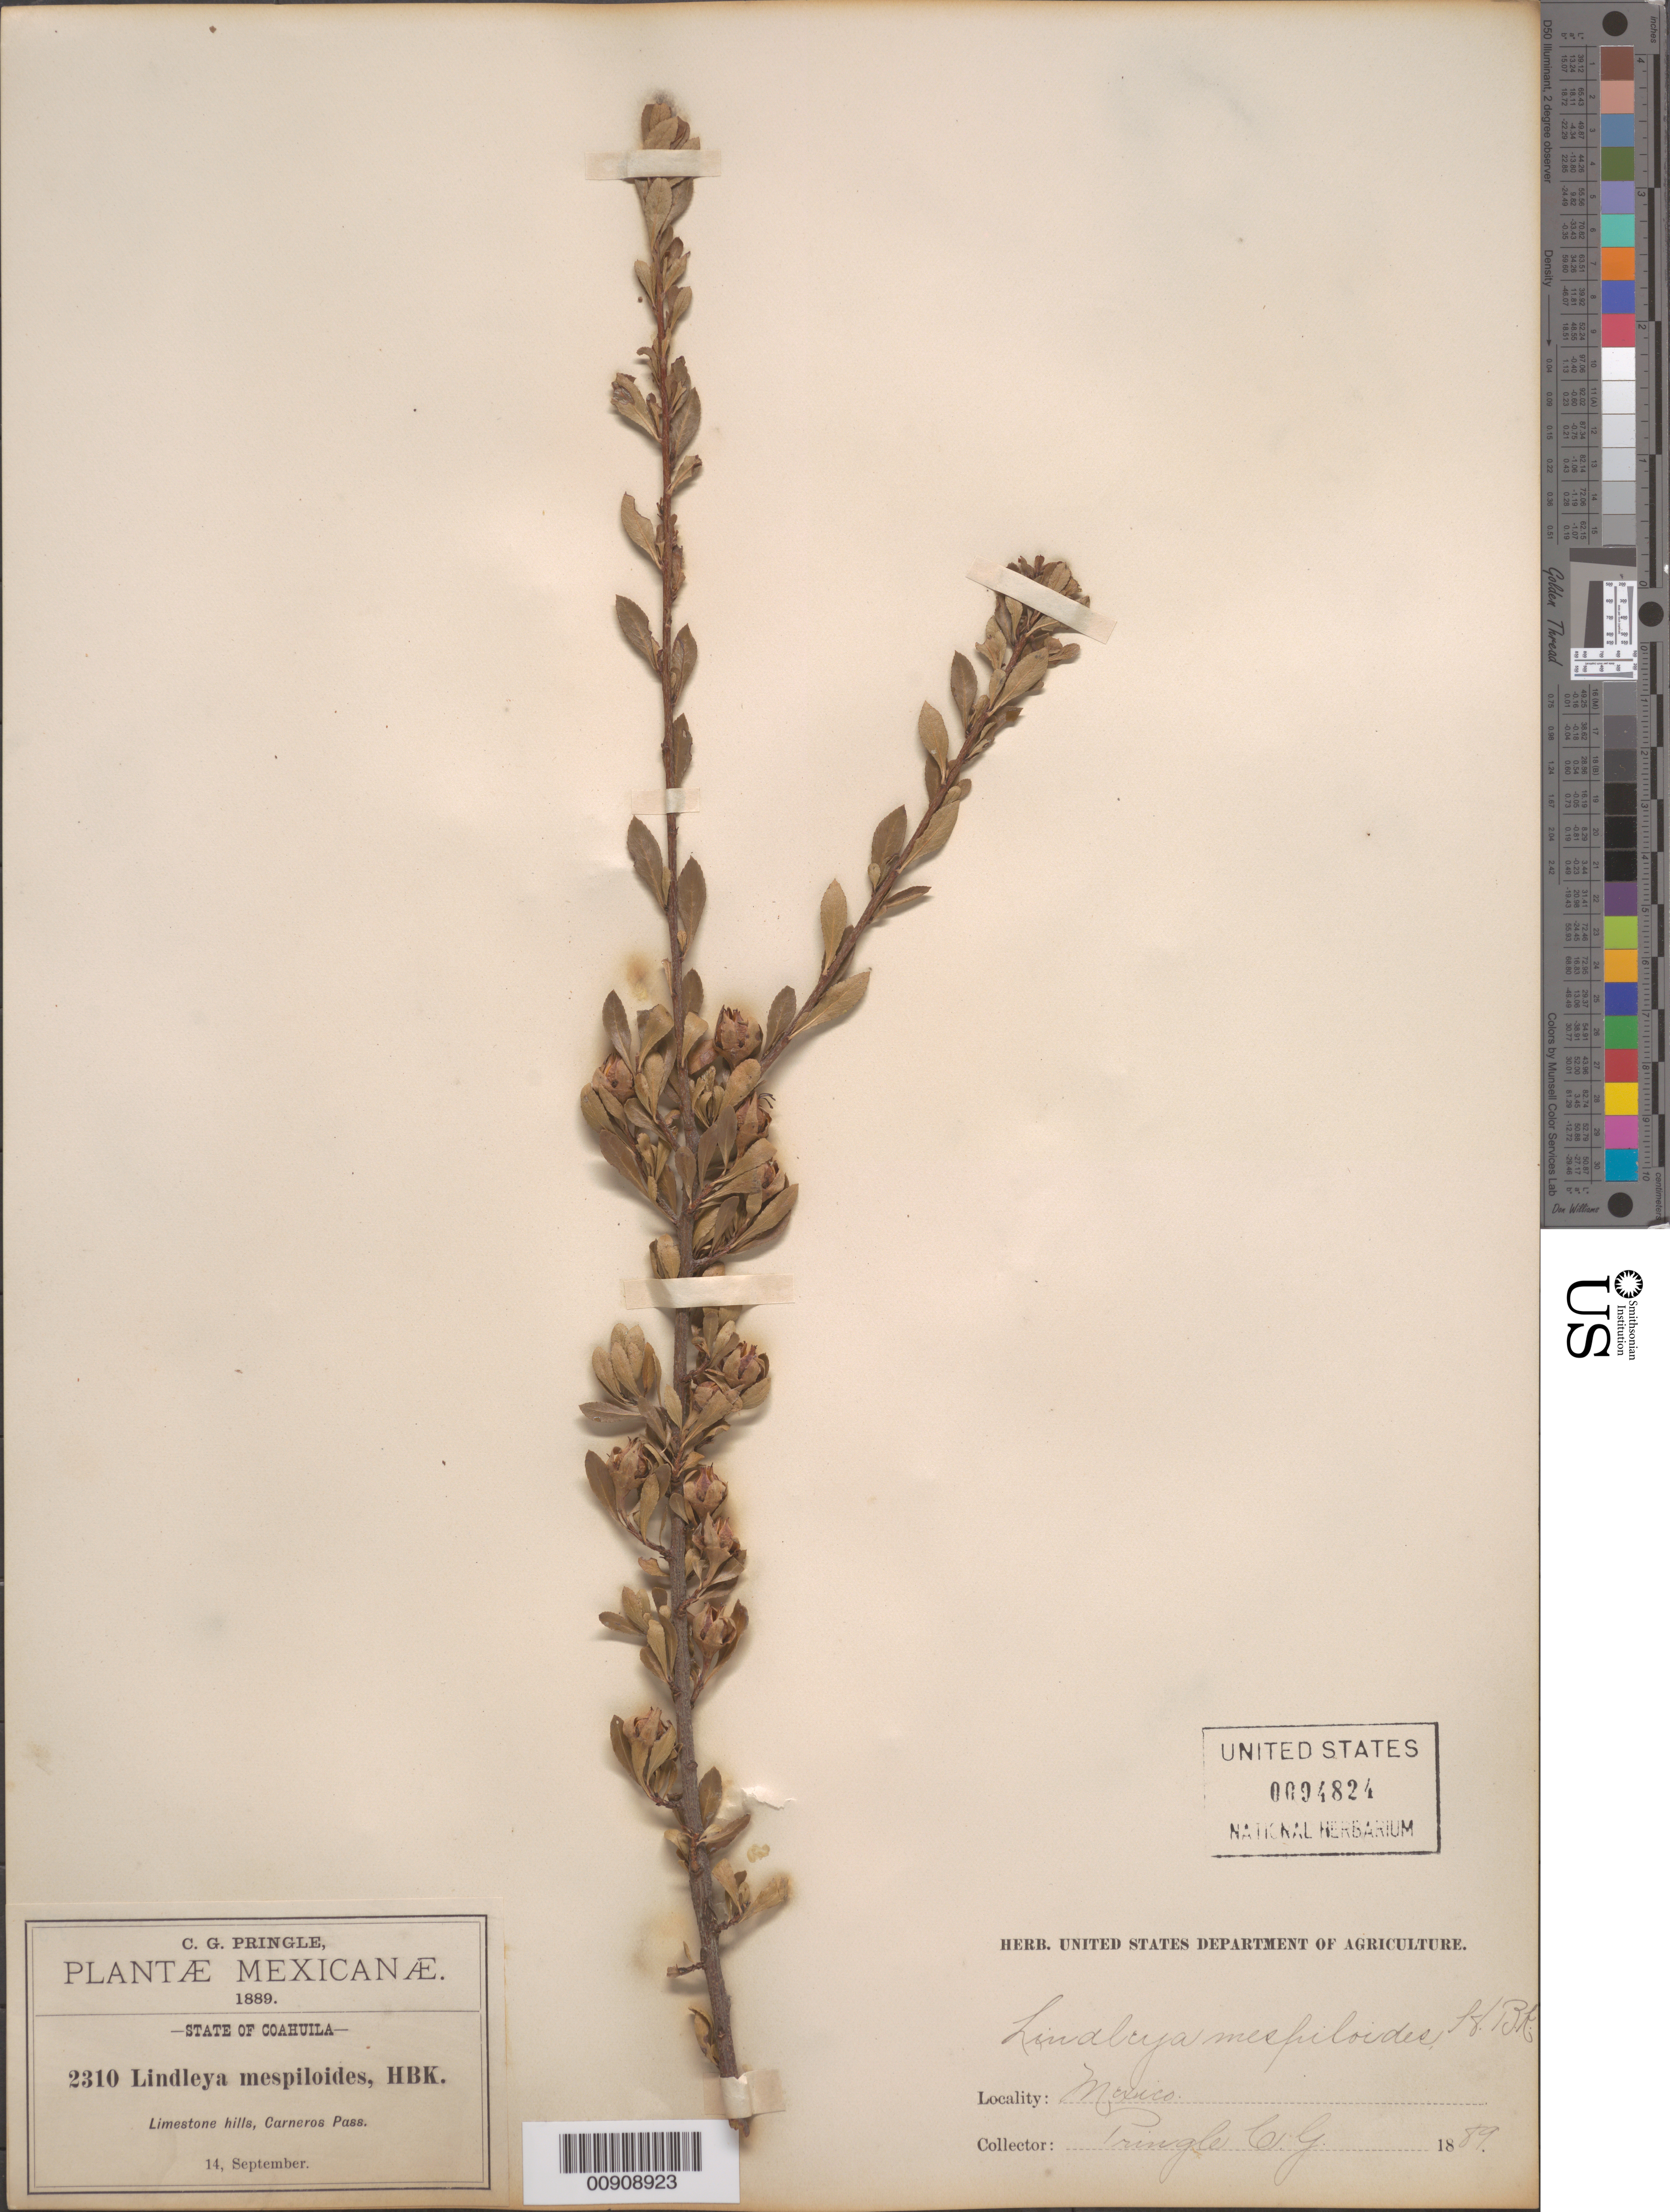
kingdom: Plantae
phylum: Tracheophyta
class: Magnoliopsida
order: Rosales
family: Rosaceae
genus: Lindleya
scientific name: Lindleya mespiloides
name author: Kunth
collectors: C. G. Pringle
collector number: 2310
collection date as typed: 14 Sep 1889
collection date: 1889-09-14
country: Mexico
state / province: Coahuila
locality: Carneros Pass, State of Coahuila.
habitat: Limestone hills.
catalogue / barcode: US 94824